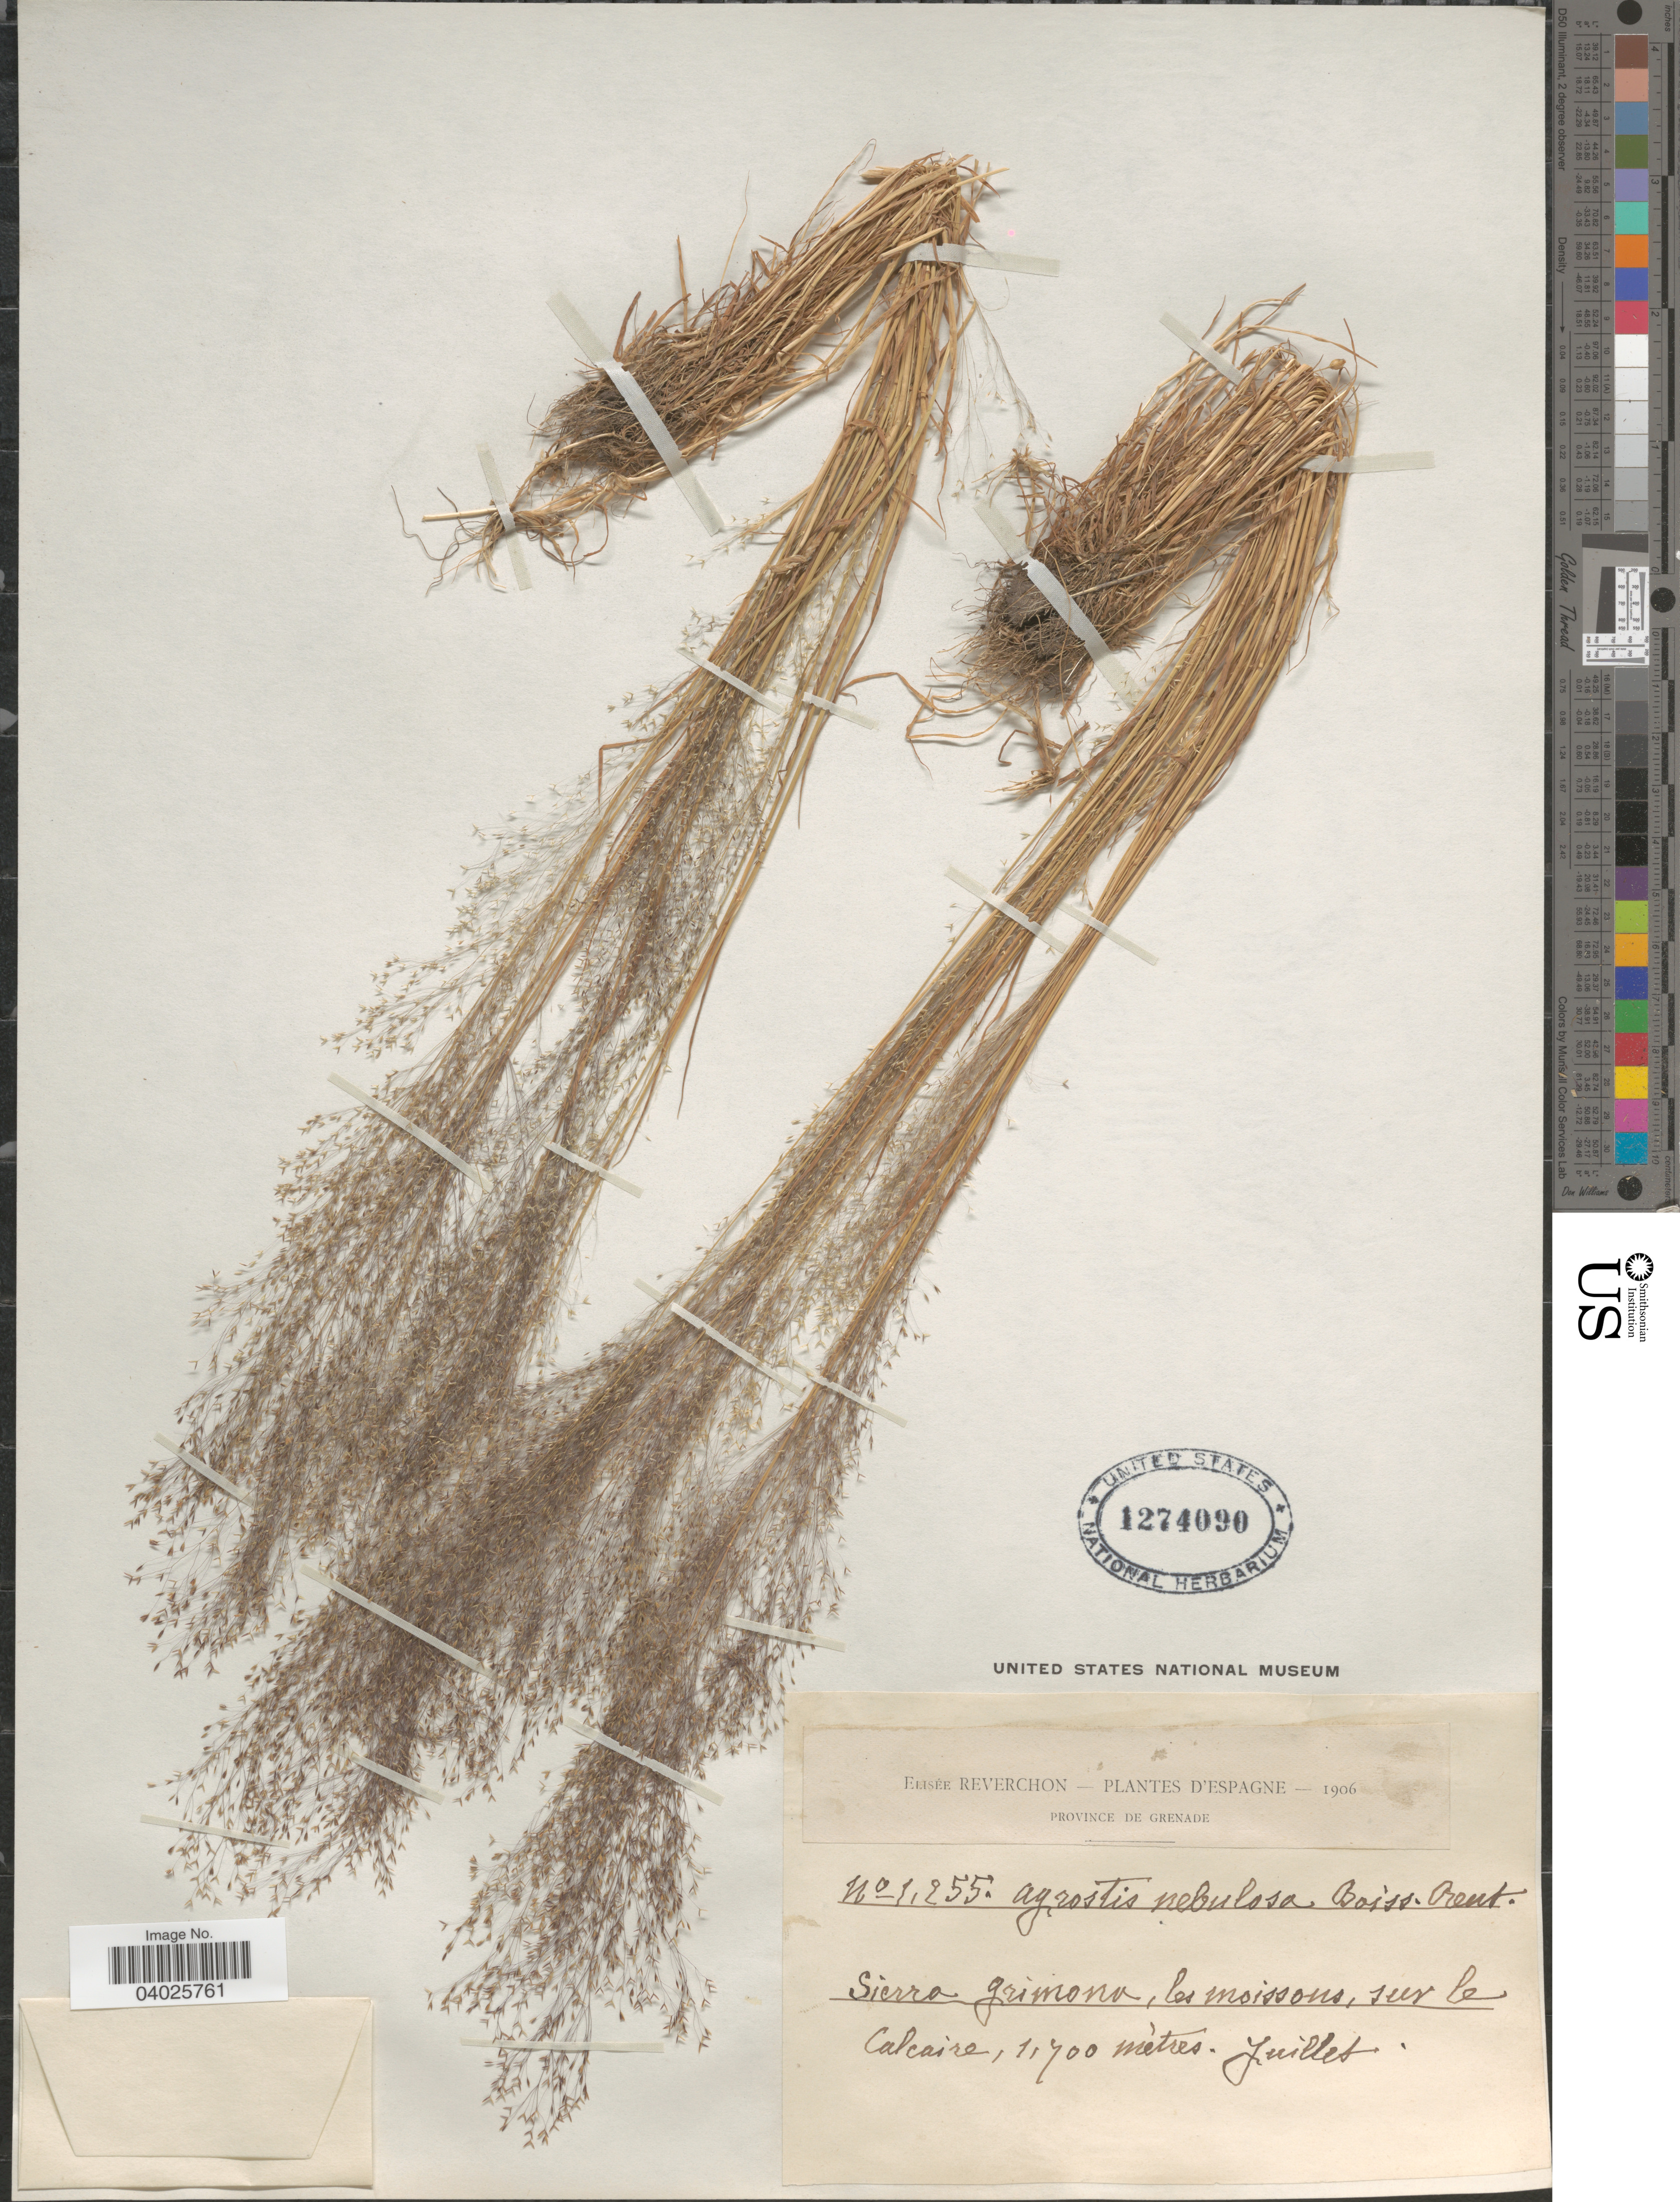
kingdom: Plantae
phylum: Tracheophyta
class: Liliopsida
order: Poales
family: Poaceae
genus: Agrostis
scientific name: Agrostis nebulosa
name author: Boiss. & Reut.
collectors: E. Reverchon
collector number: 1255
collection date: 1906-07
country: Spain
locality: D'Espagne. Province de Grenade. Sierra grimona, les moissons, sur le Calcaire.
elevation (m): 1700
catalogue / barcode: US 1274090